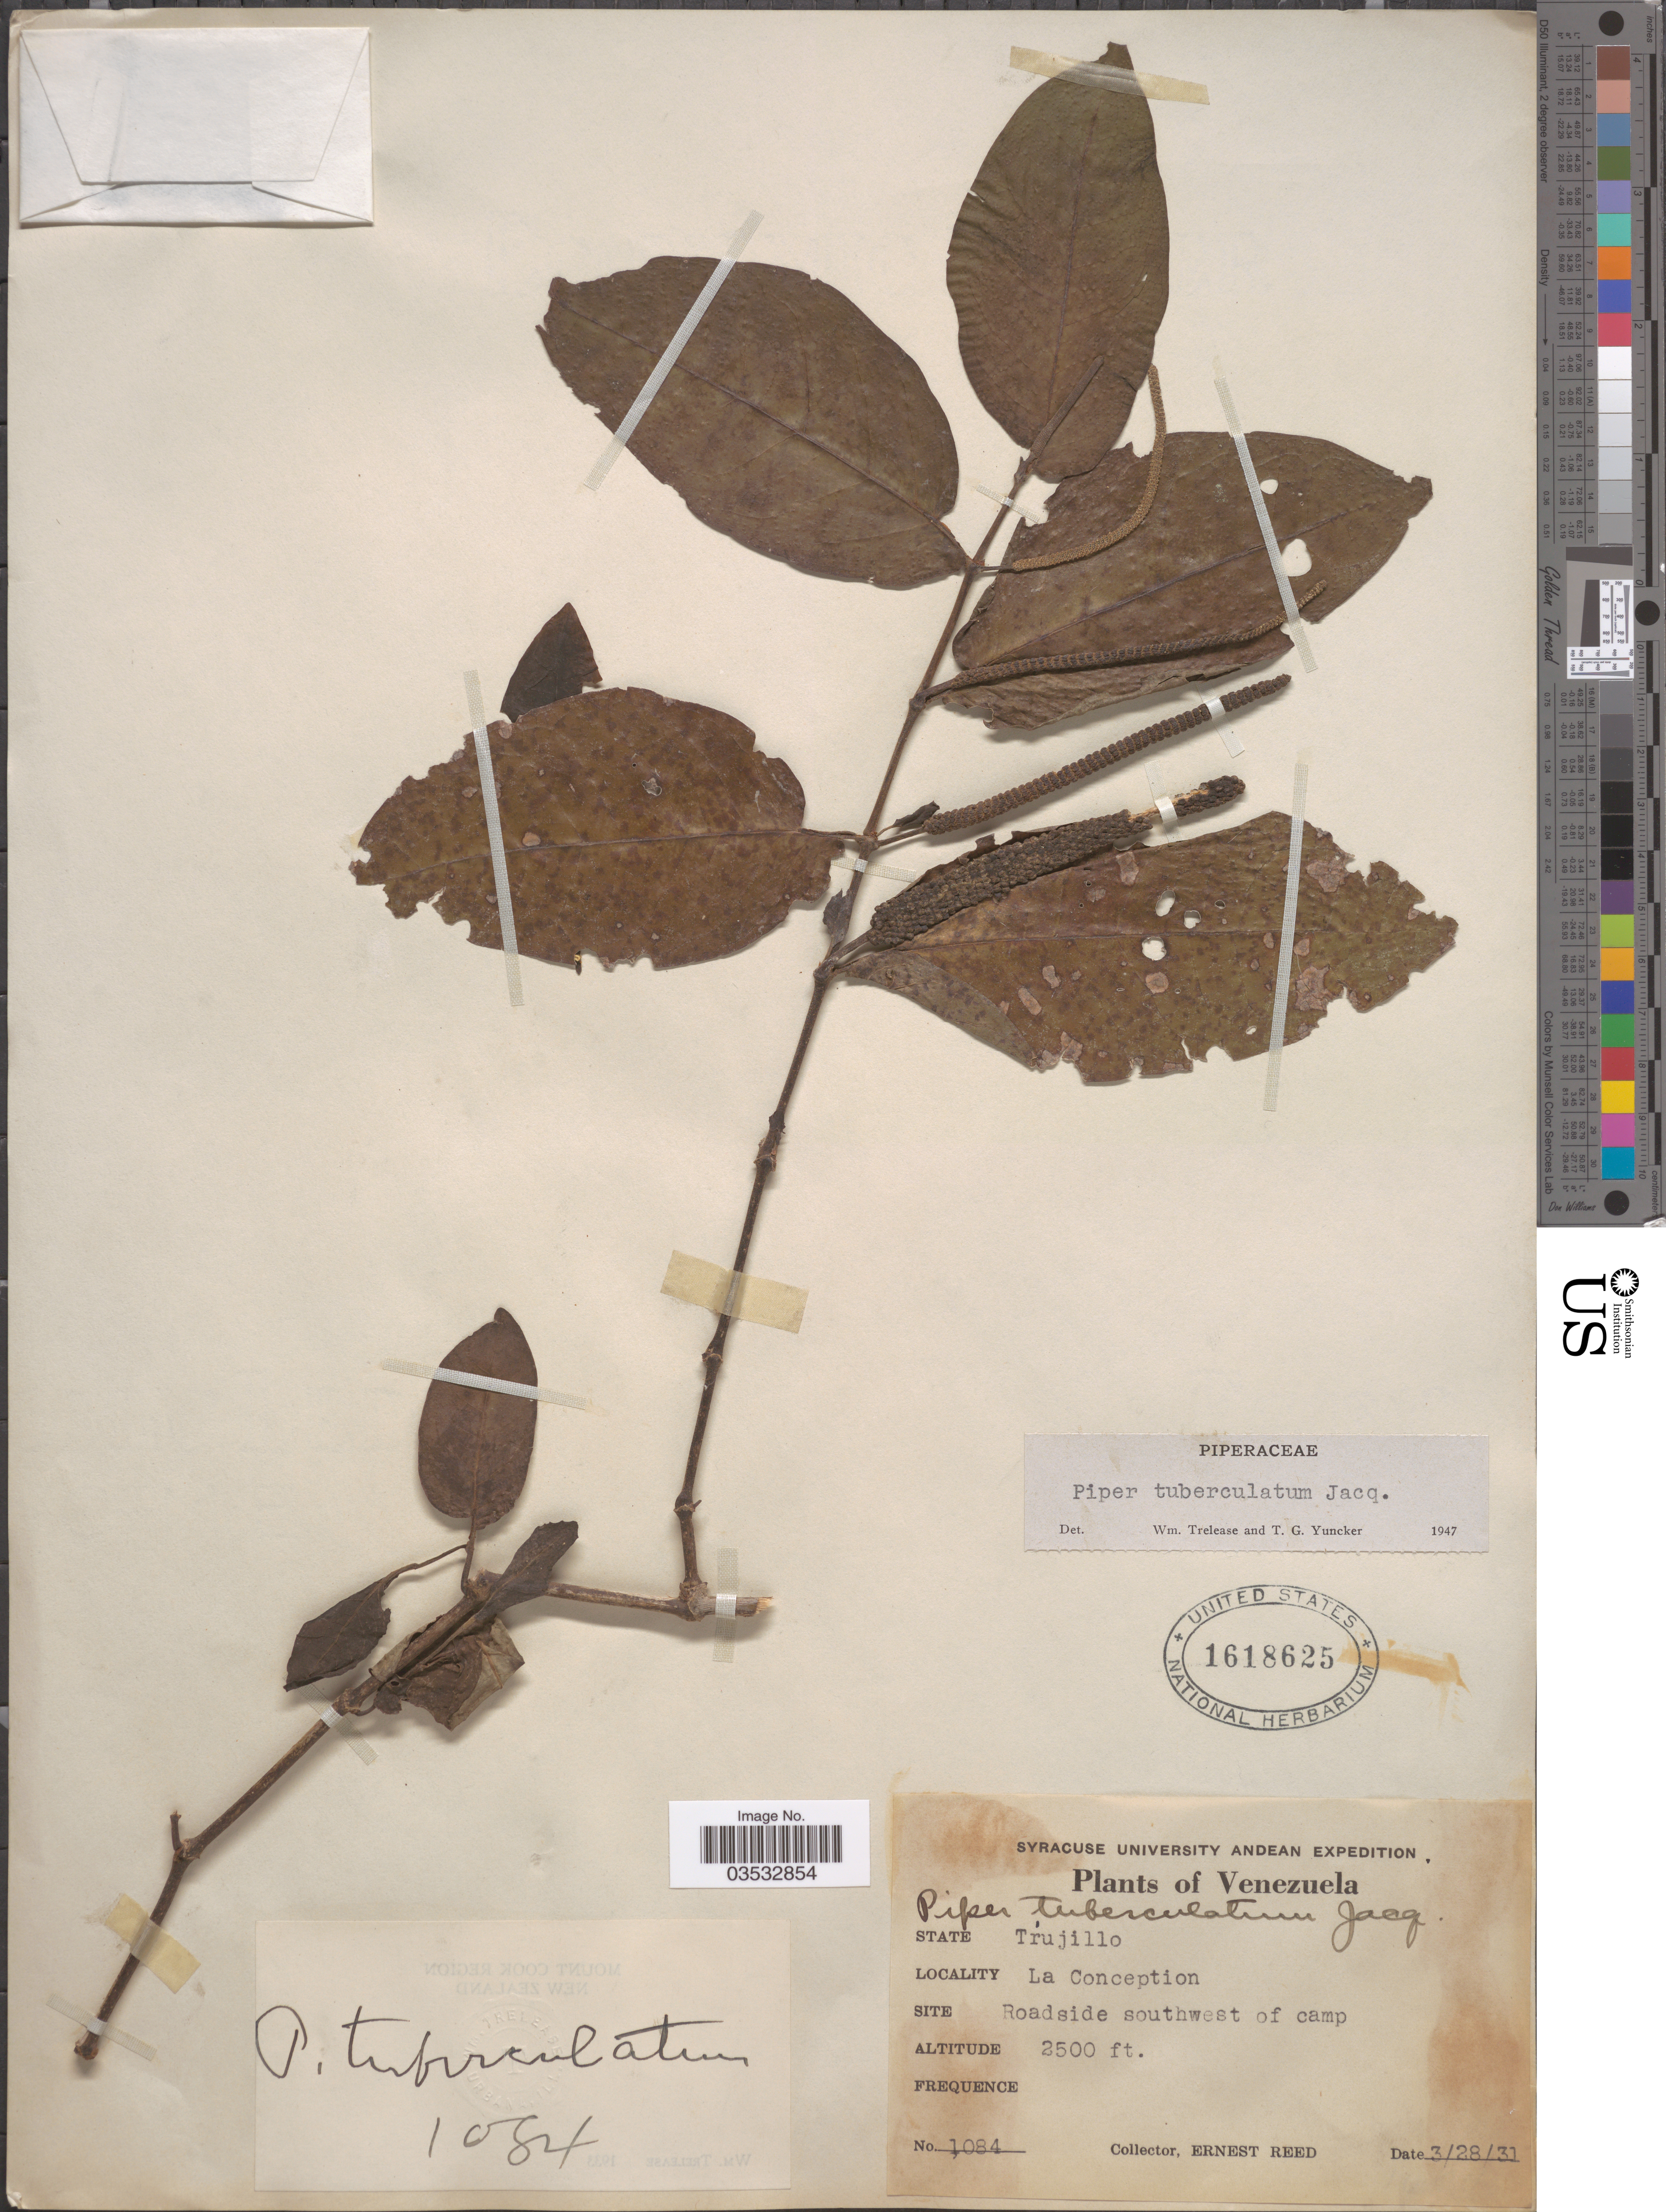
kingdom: Plantae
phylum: Tracheophyta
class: Magnoliopsida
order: Piperales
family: Piperaceae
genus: Piper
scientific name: Piper tuberculatum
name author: Jacq.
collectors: E. Reed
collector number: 1084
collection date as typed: Transcribed d/m/y: 28/3/31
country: Venezuela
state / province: Trujillo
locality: La Conception.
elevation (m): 762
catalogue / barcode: US 1618625